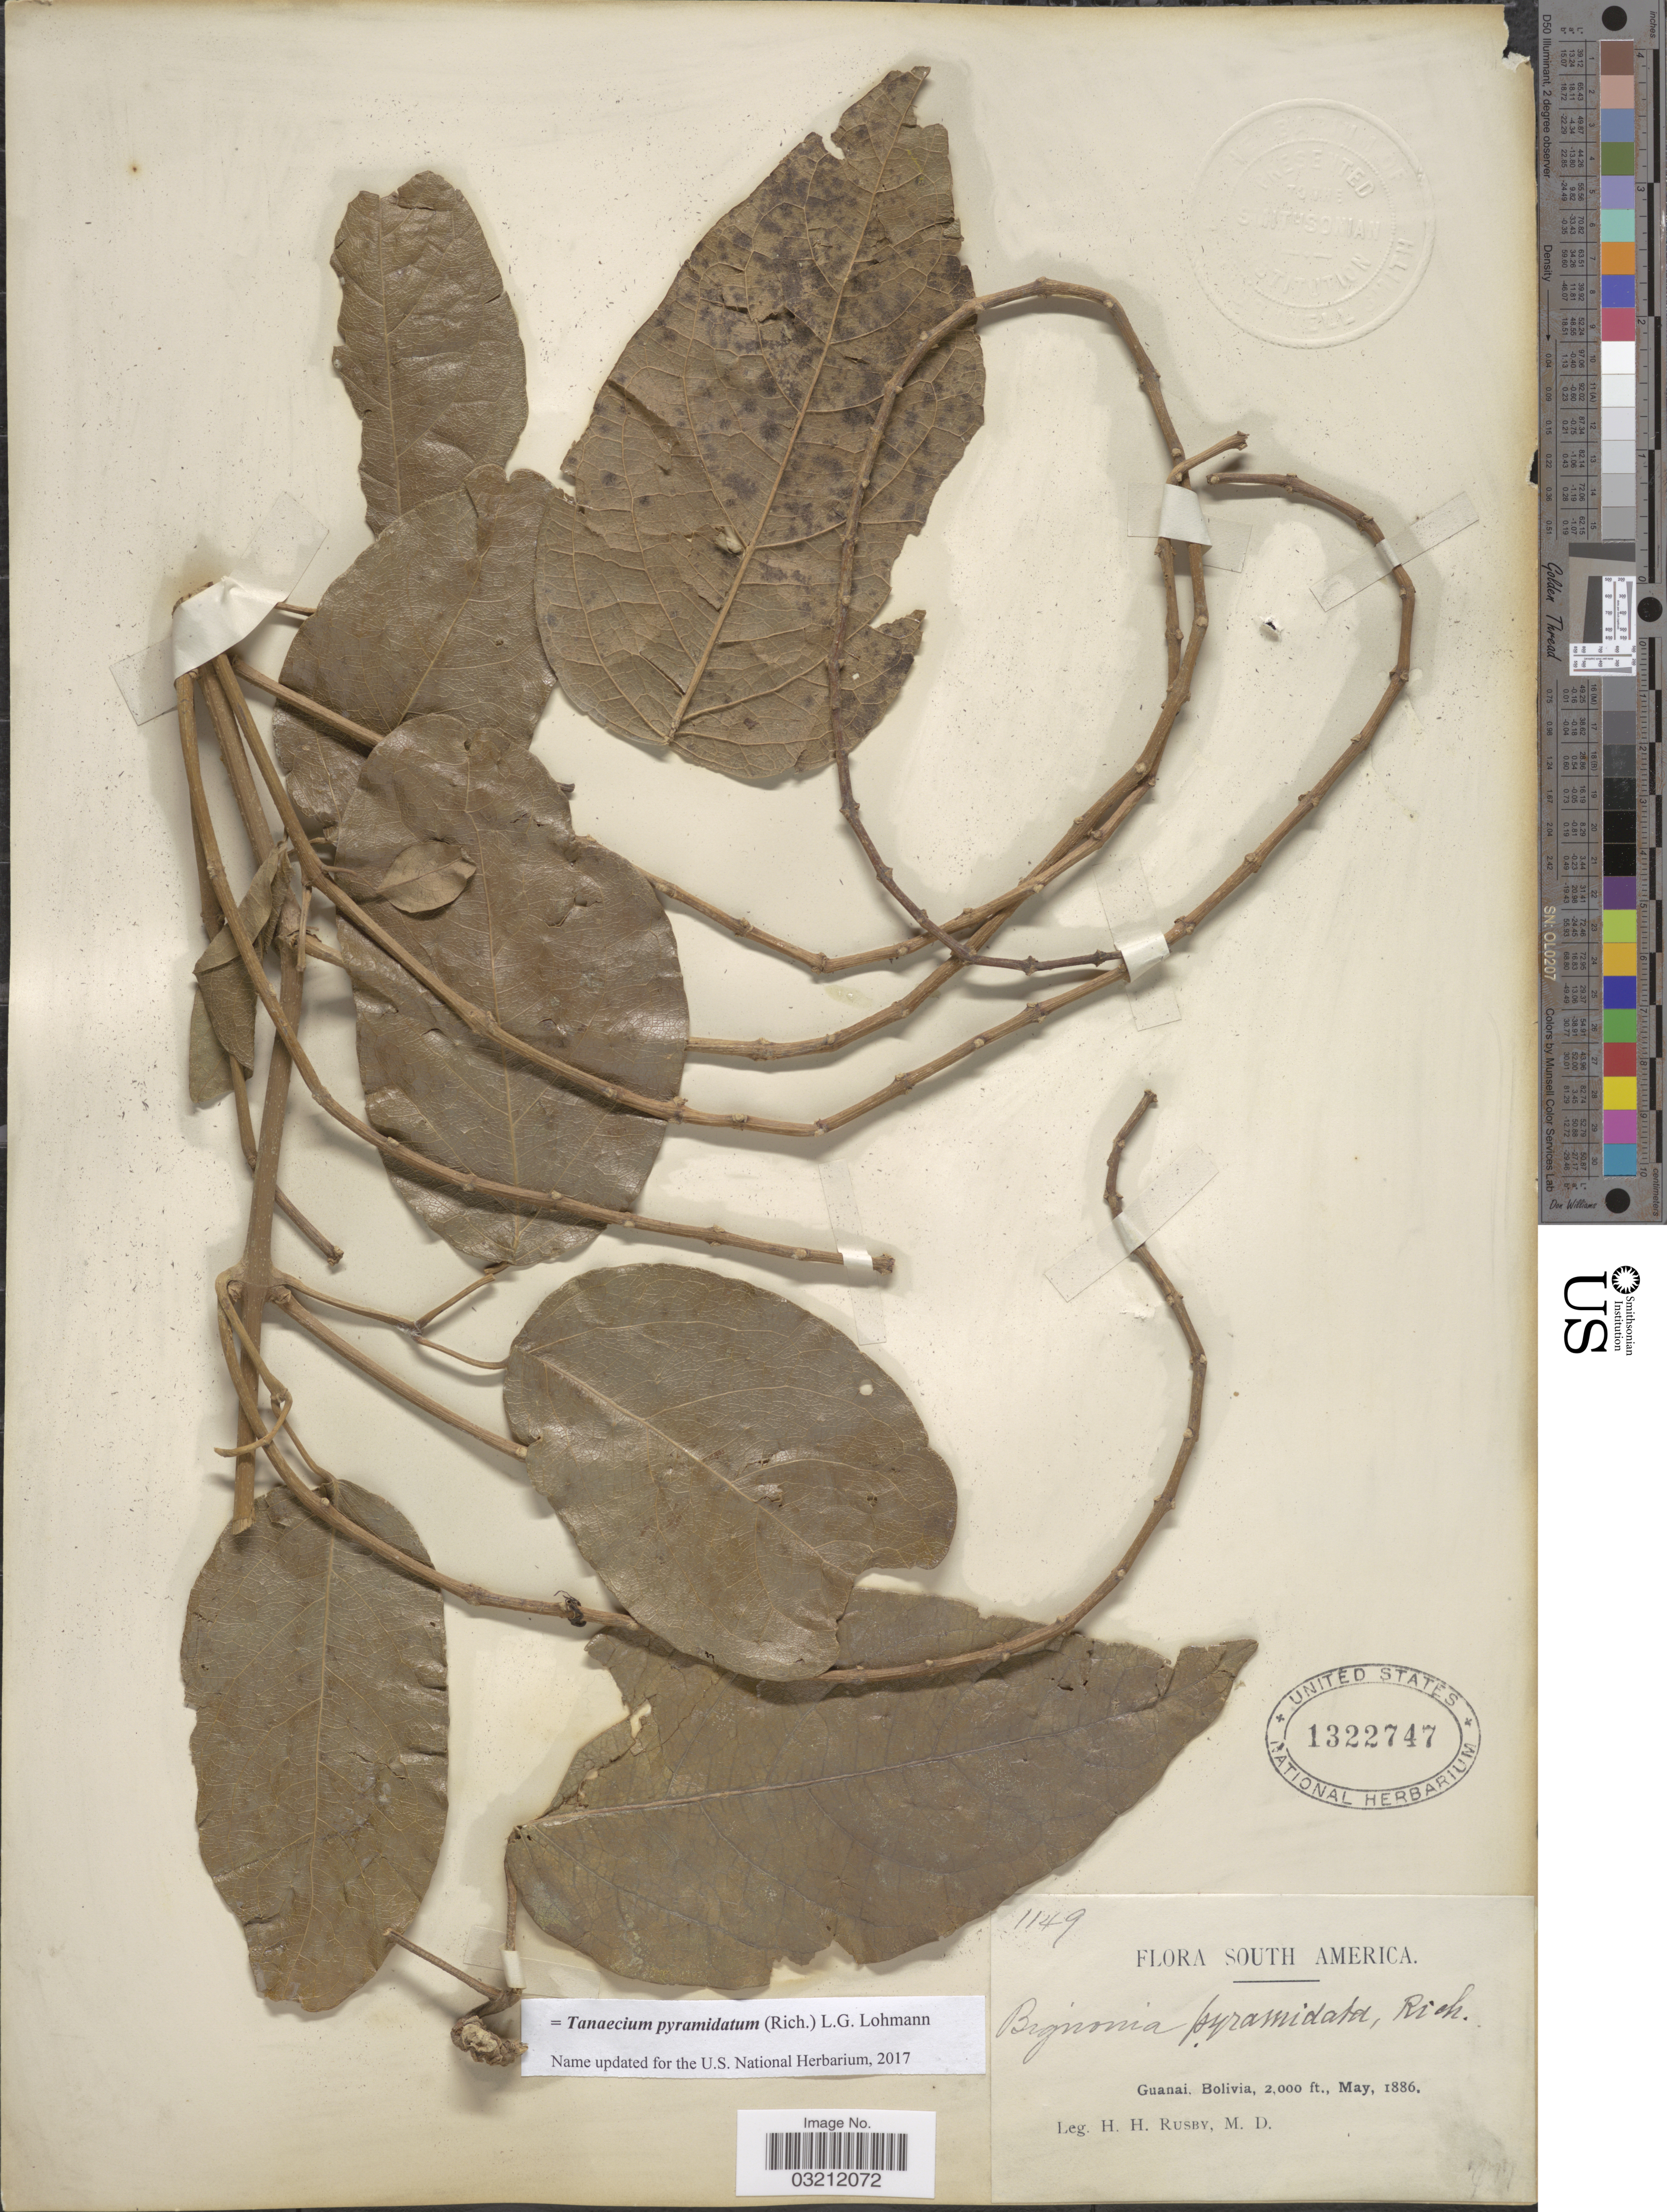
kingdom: Plantae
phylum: Tracheophyta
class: Magnoliopsida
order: Lamiales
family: Bignoniaceae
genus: Adenocalymma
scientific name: Adenocalymma bracteolatum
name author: DC.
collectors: H. H. Rusby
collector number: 1149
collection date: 1886-05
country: Bolivia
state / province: La Páz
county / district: Larecaja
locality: Guanay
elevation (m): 610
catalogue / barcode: US 1322747